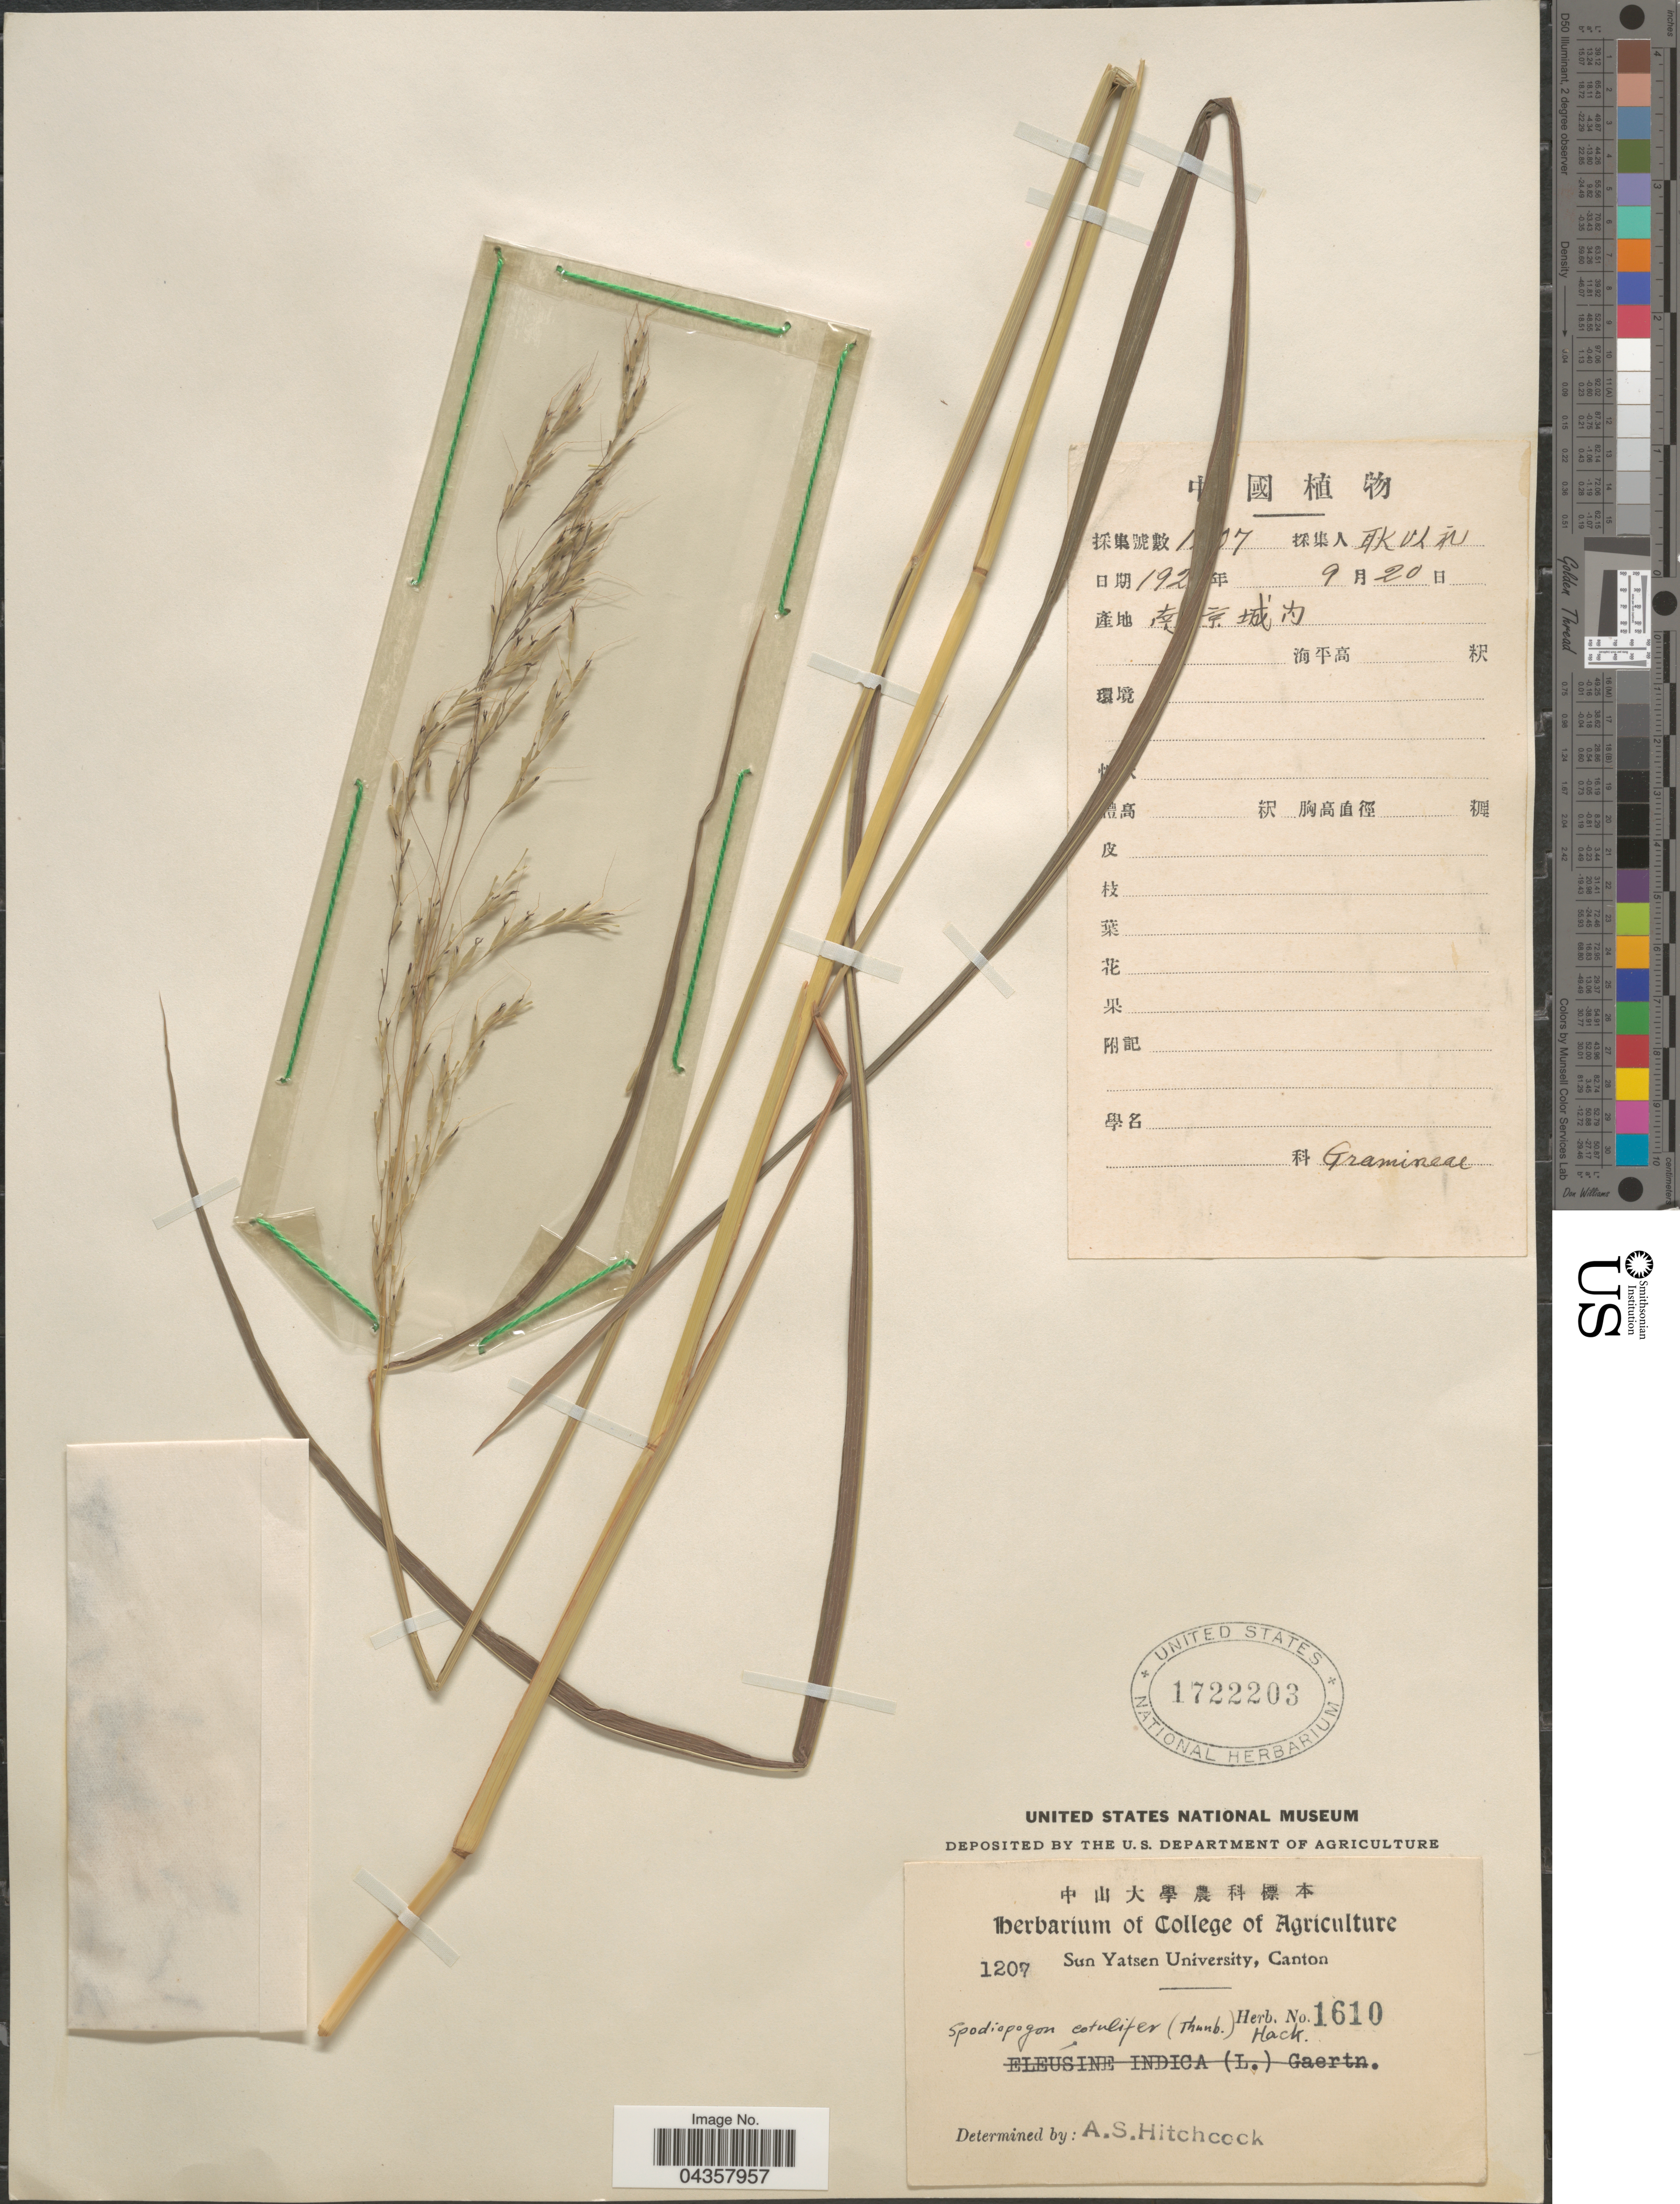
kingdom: Plantae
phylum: Tracheophyta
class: Liliopsida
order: Poales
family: Poaceae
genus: Spodiopogon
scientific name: Spodiopogon cotulifer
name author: (Thunb.) Hack.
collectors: Ex herb. of College of Agriculture Sun Yat Sen University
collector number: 1!07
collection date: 1920-09-20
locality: X.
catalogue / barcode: US 1722203